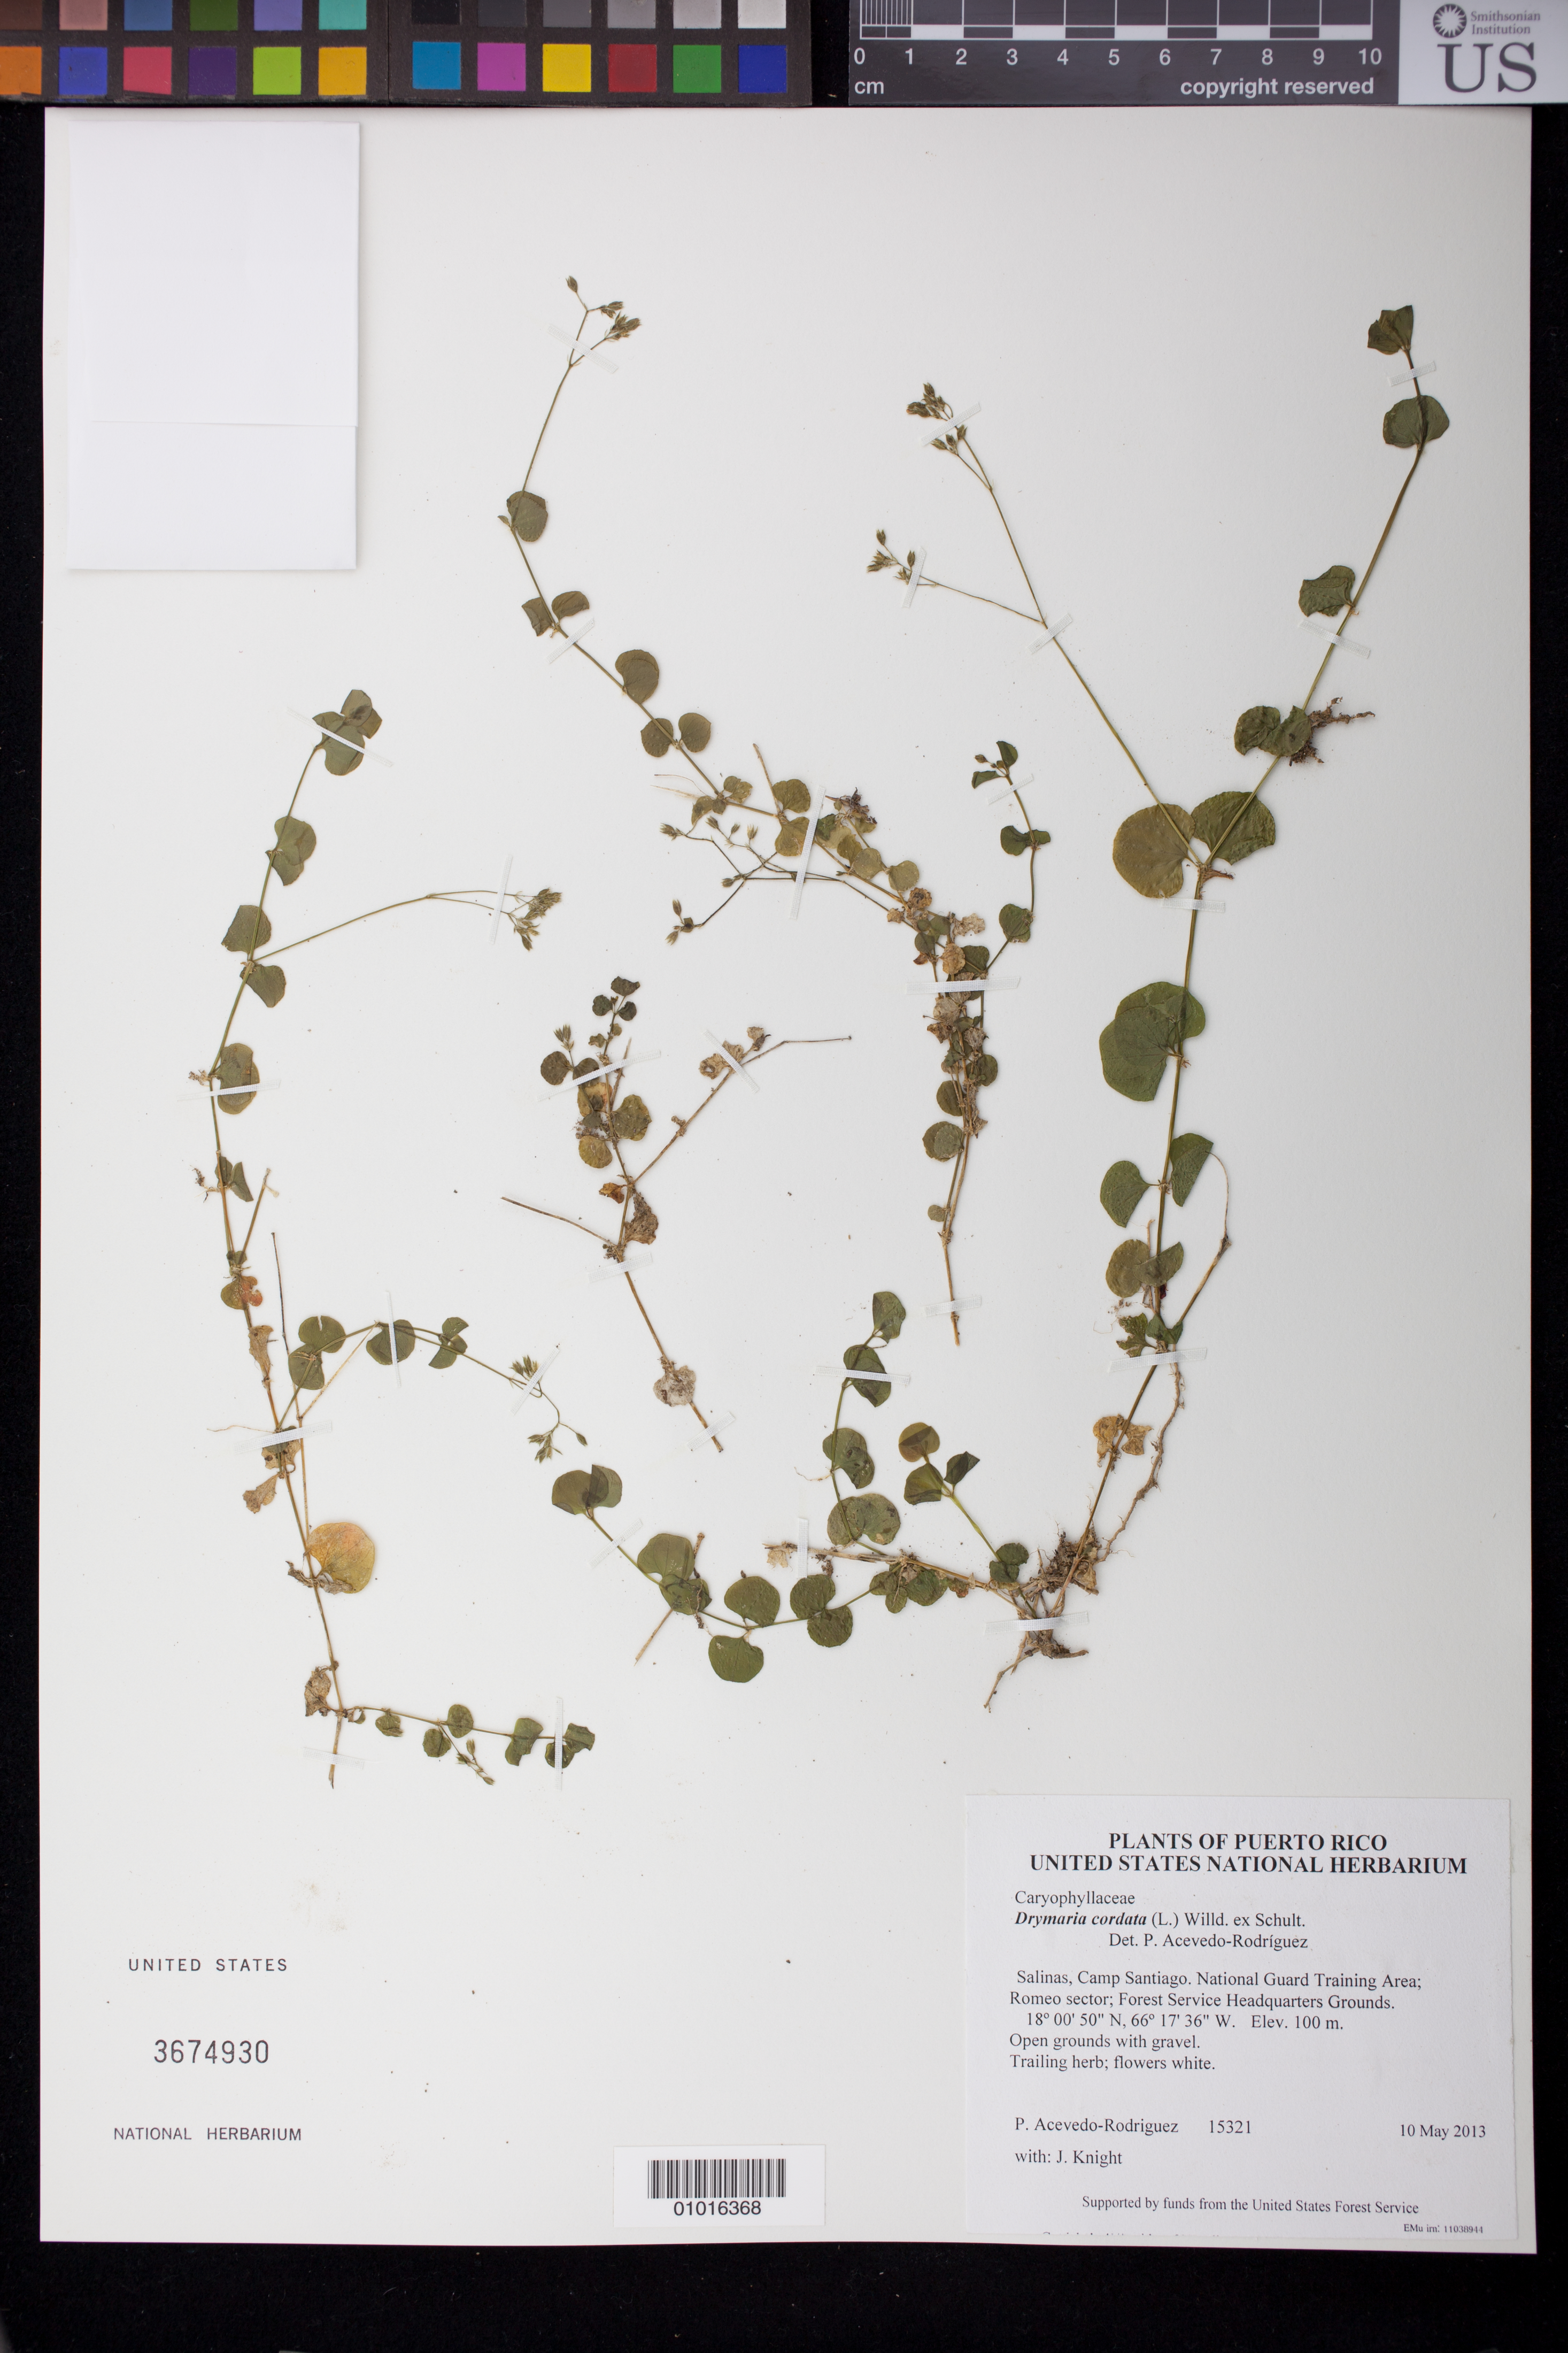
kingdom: Plantae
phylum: Tracheophyta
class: Magnoliopsida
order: Caryophyllales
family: Caryophyllaceae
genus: Drymaria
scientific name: Drymaria cordata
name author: (L.) Willd. ex Schult.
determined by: Acevedo-Rodríguez, P., (BOT), Smithsonian Institution - National Museum of Natural History (UNITED STATES)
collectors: P. Acevedo-Rodr. & J. Knight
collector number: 15321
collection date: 2013-05-10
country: Puerto Rico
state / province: Salinas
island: Puerto Rico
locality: Camp Santiago. National Guard Training Area; Romeo sector; Forest Service Headquarters Grounds.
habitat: Open grounds with gravel.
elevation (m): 100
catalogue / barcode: US 3674930